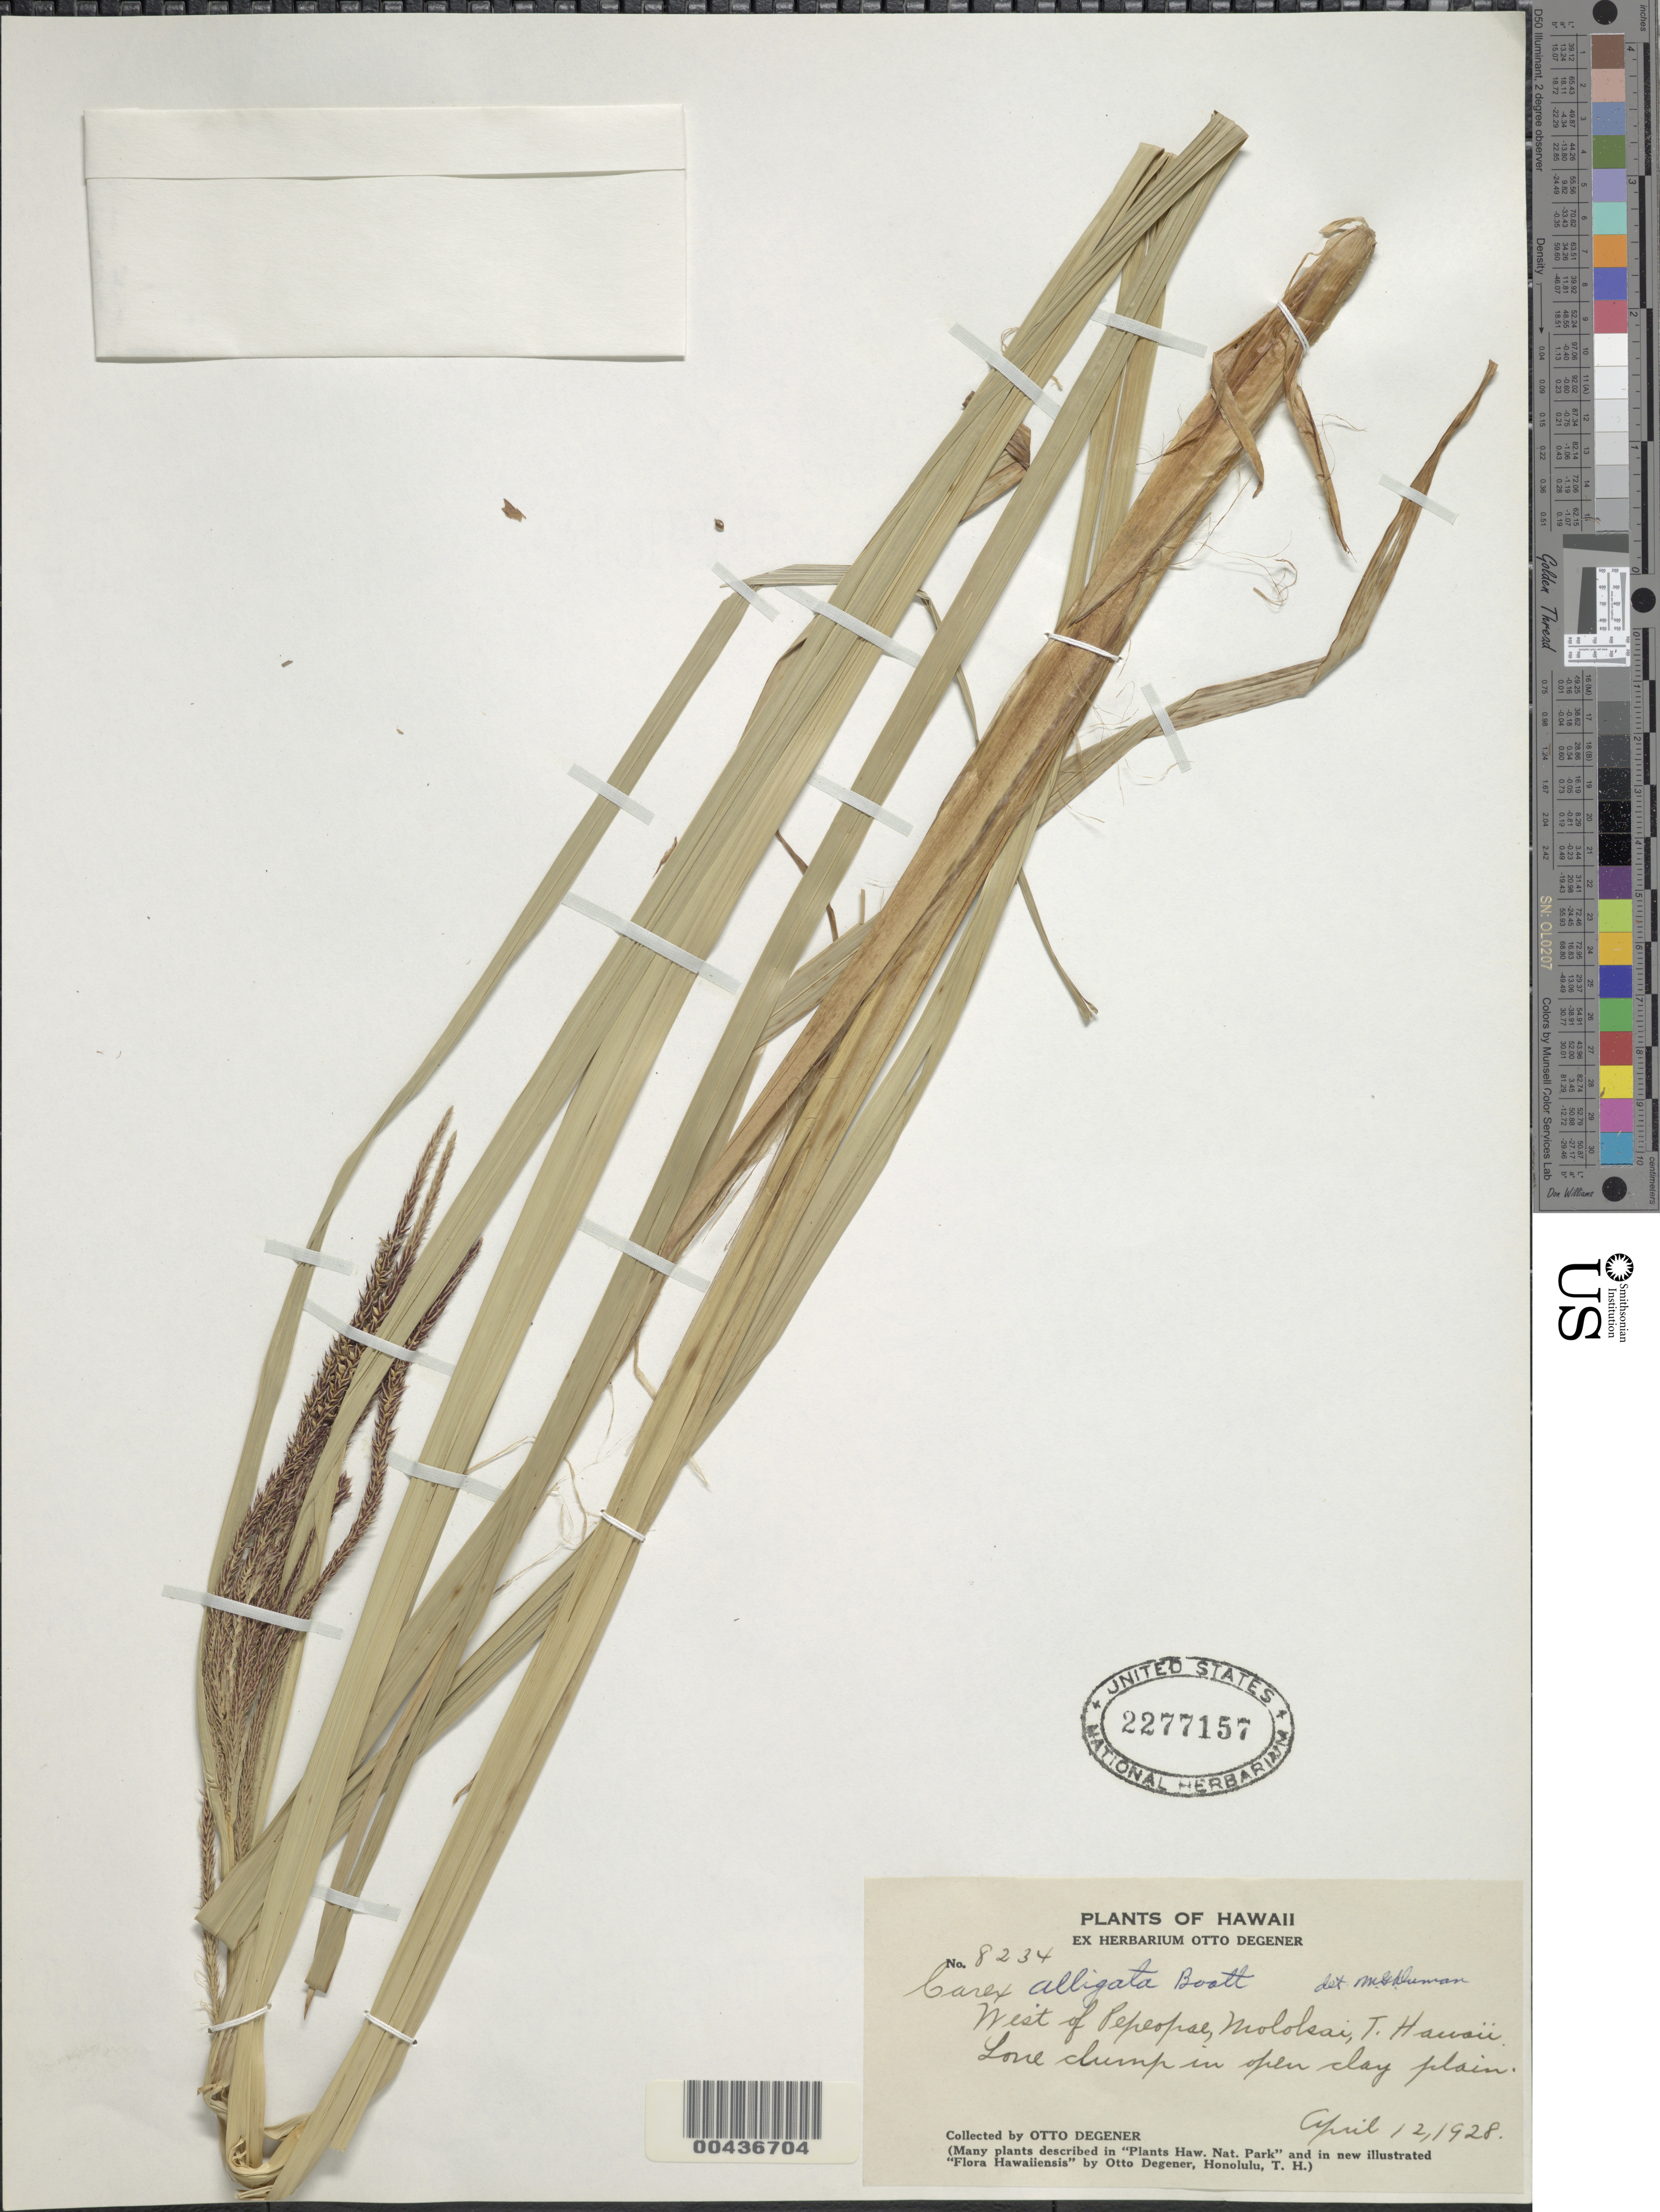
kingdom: Plantae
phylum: Tracheophyta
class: Liliopsida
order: Poales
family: Cyperaceae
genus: Carex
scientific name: Carex alligata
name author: Boott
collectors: O. Degener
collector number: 8234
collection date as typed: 12 Apr 1928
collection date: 1928-04-12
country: United States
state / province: Hawaii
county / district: Maui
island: Moloka'i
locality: West of Pepeopae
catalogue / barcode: US 2277157